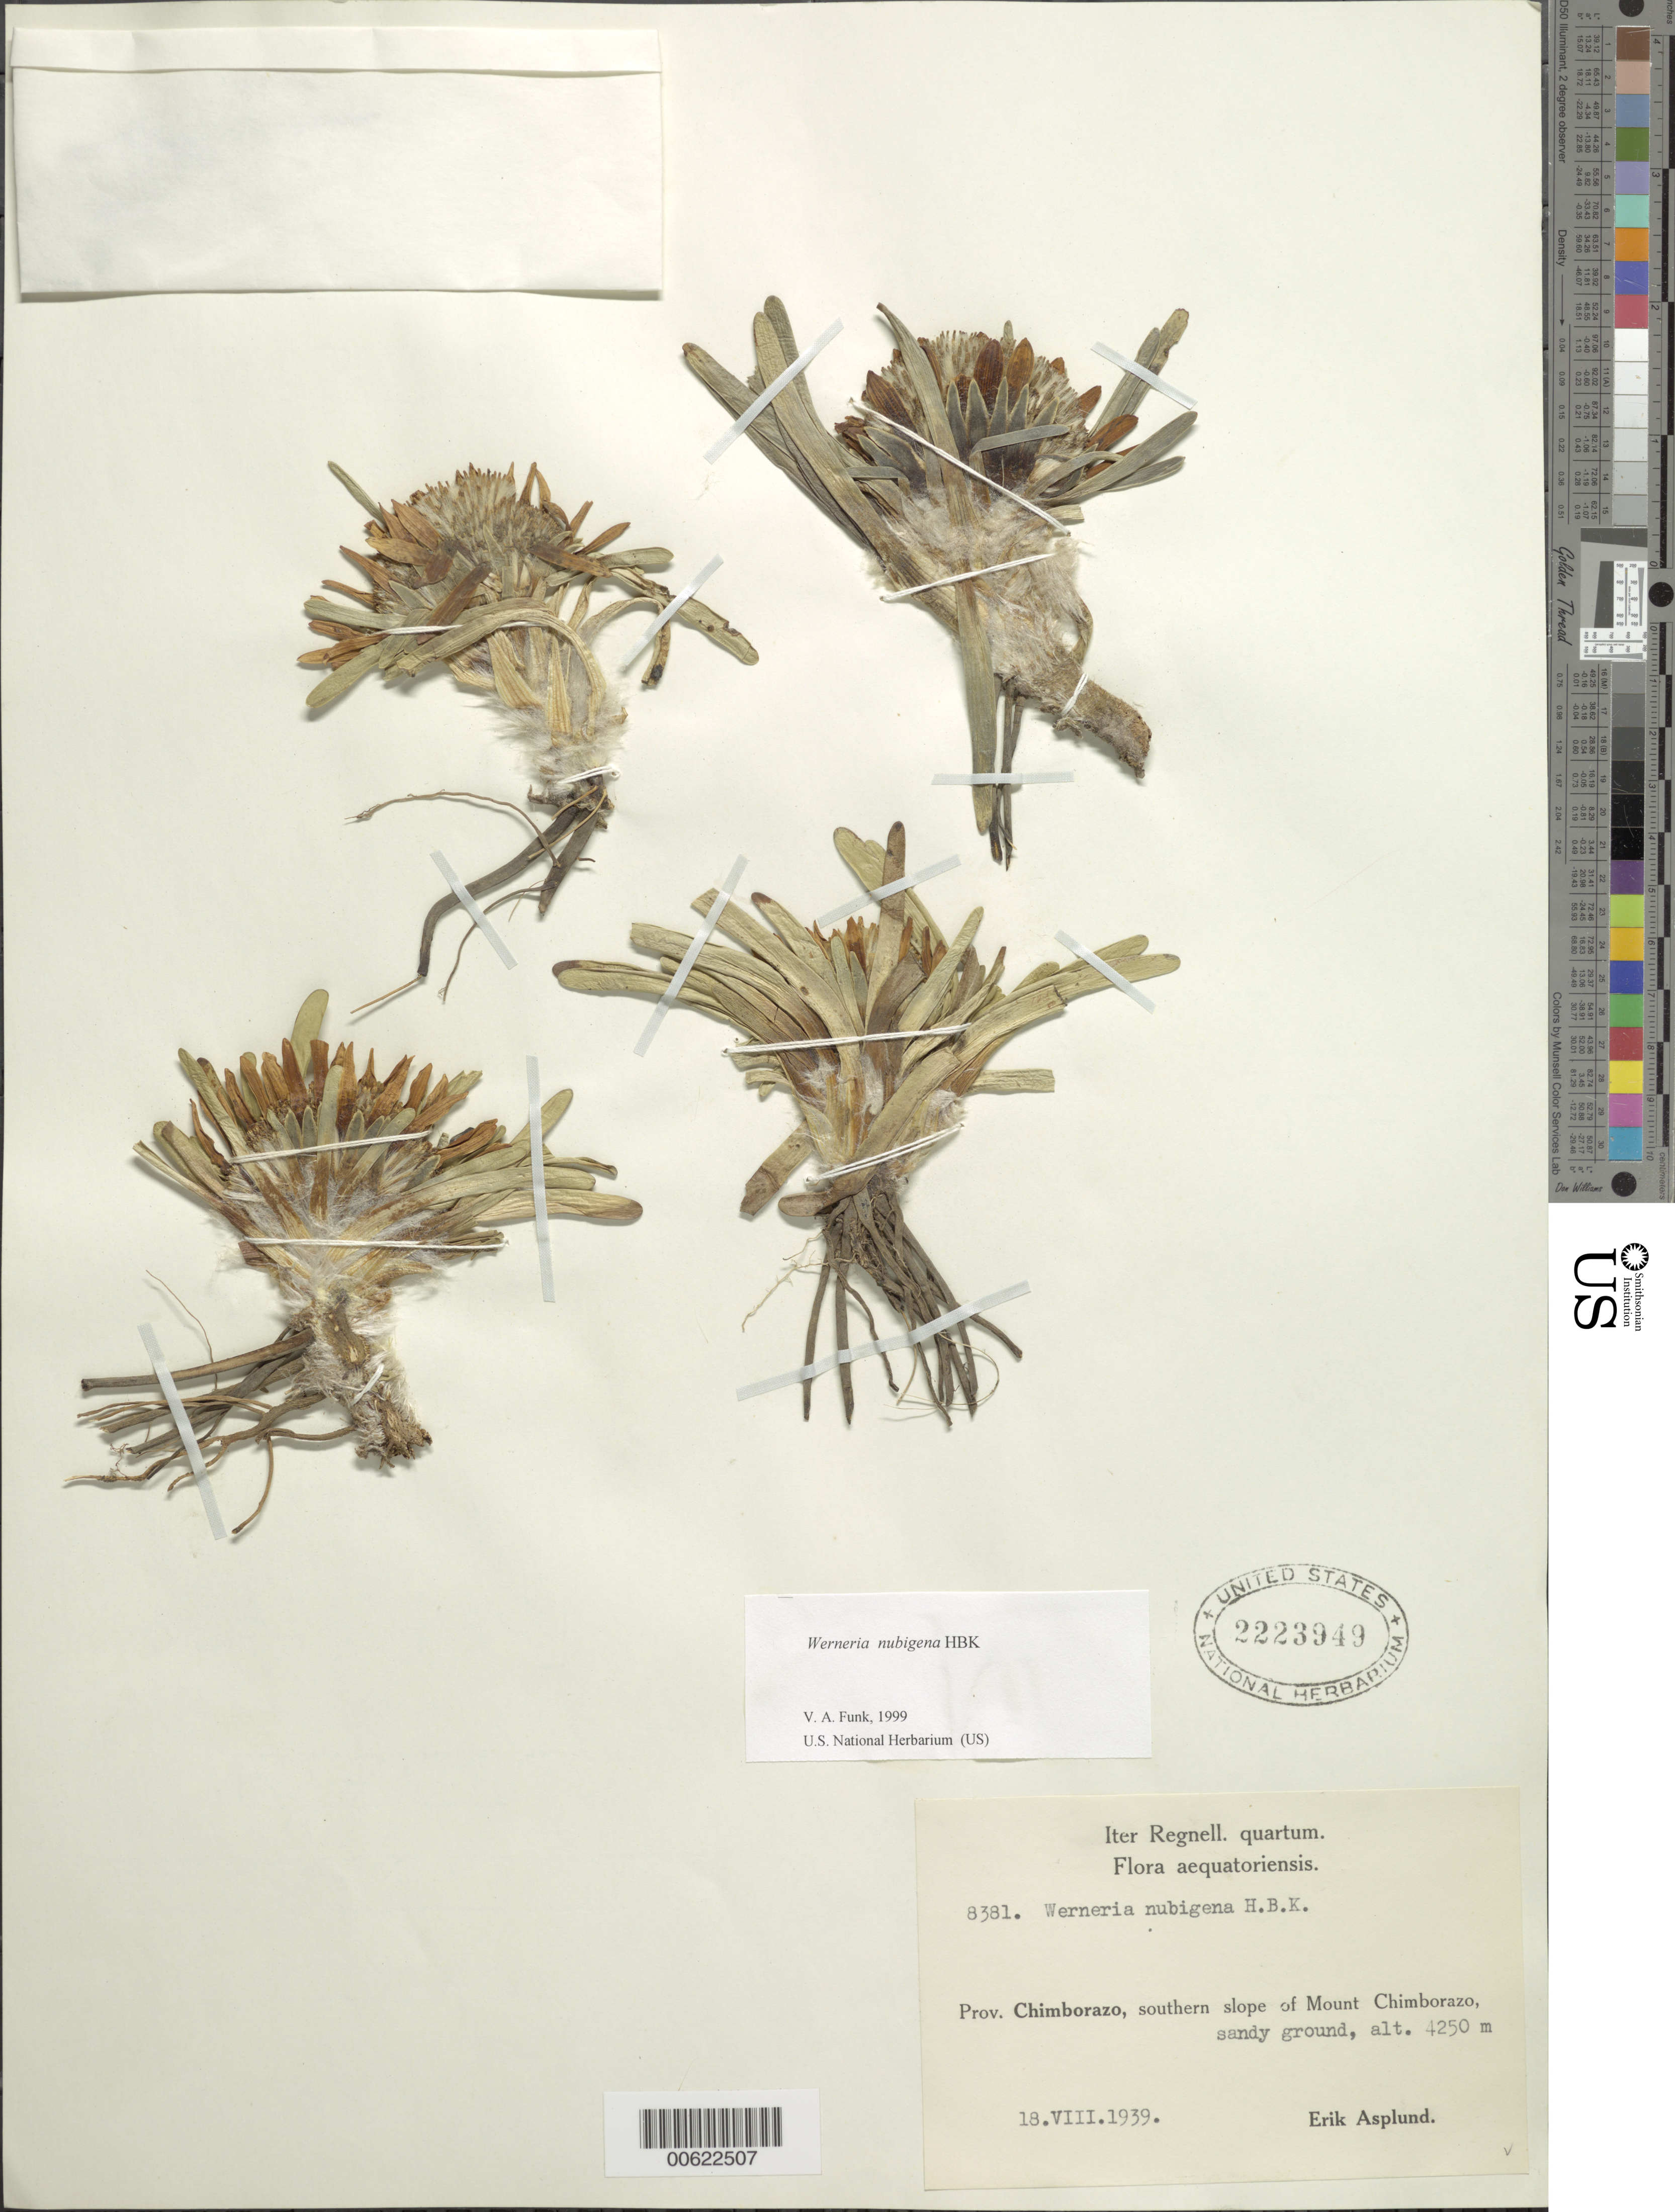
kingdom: Plantae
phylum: Tracheophyta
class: Magnoliopsida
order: Asterales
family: Asteraceae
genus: Werneria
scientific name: Werneria nubigena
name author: Kunth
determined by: Funk, Vicki A., (BOT), Smithsonian Institution - National Museum of Natural History (UNITED STATES)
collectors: E. Asplund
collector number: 8381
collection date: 1939-08-18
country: Ecuador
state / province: Chimborazo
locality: Mt. Chimborazo, S slope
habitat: Sandy ground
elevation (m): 4250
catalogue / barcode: US 2223949